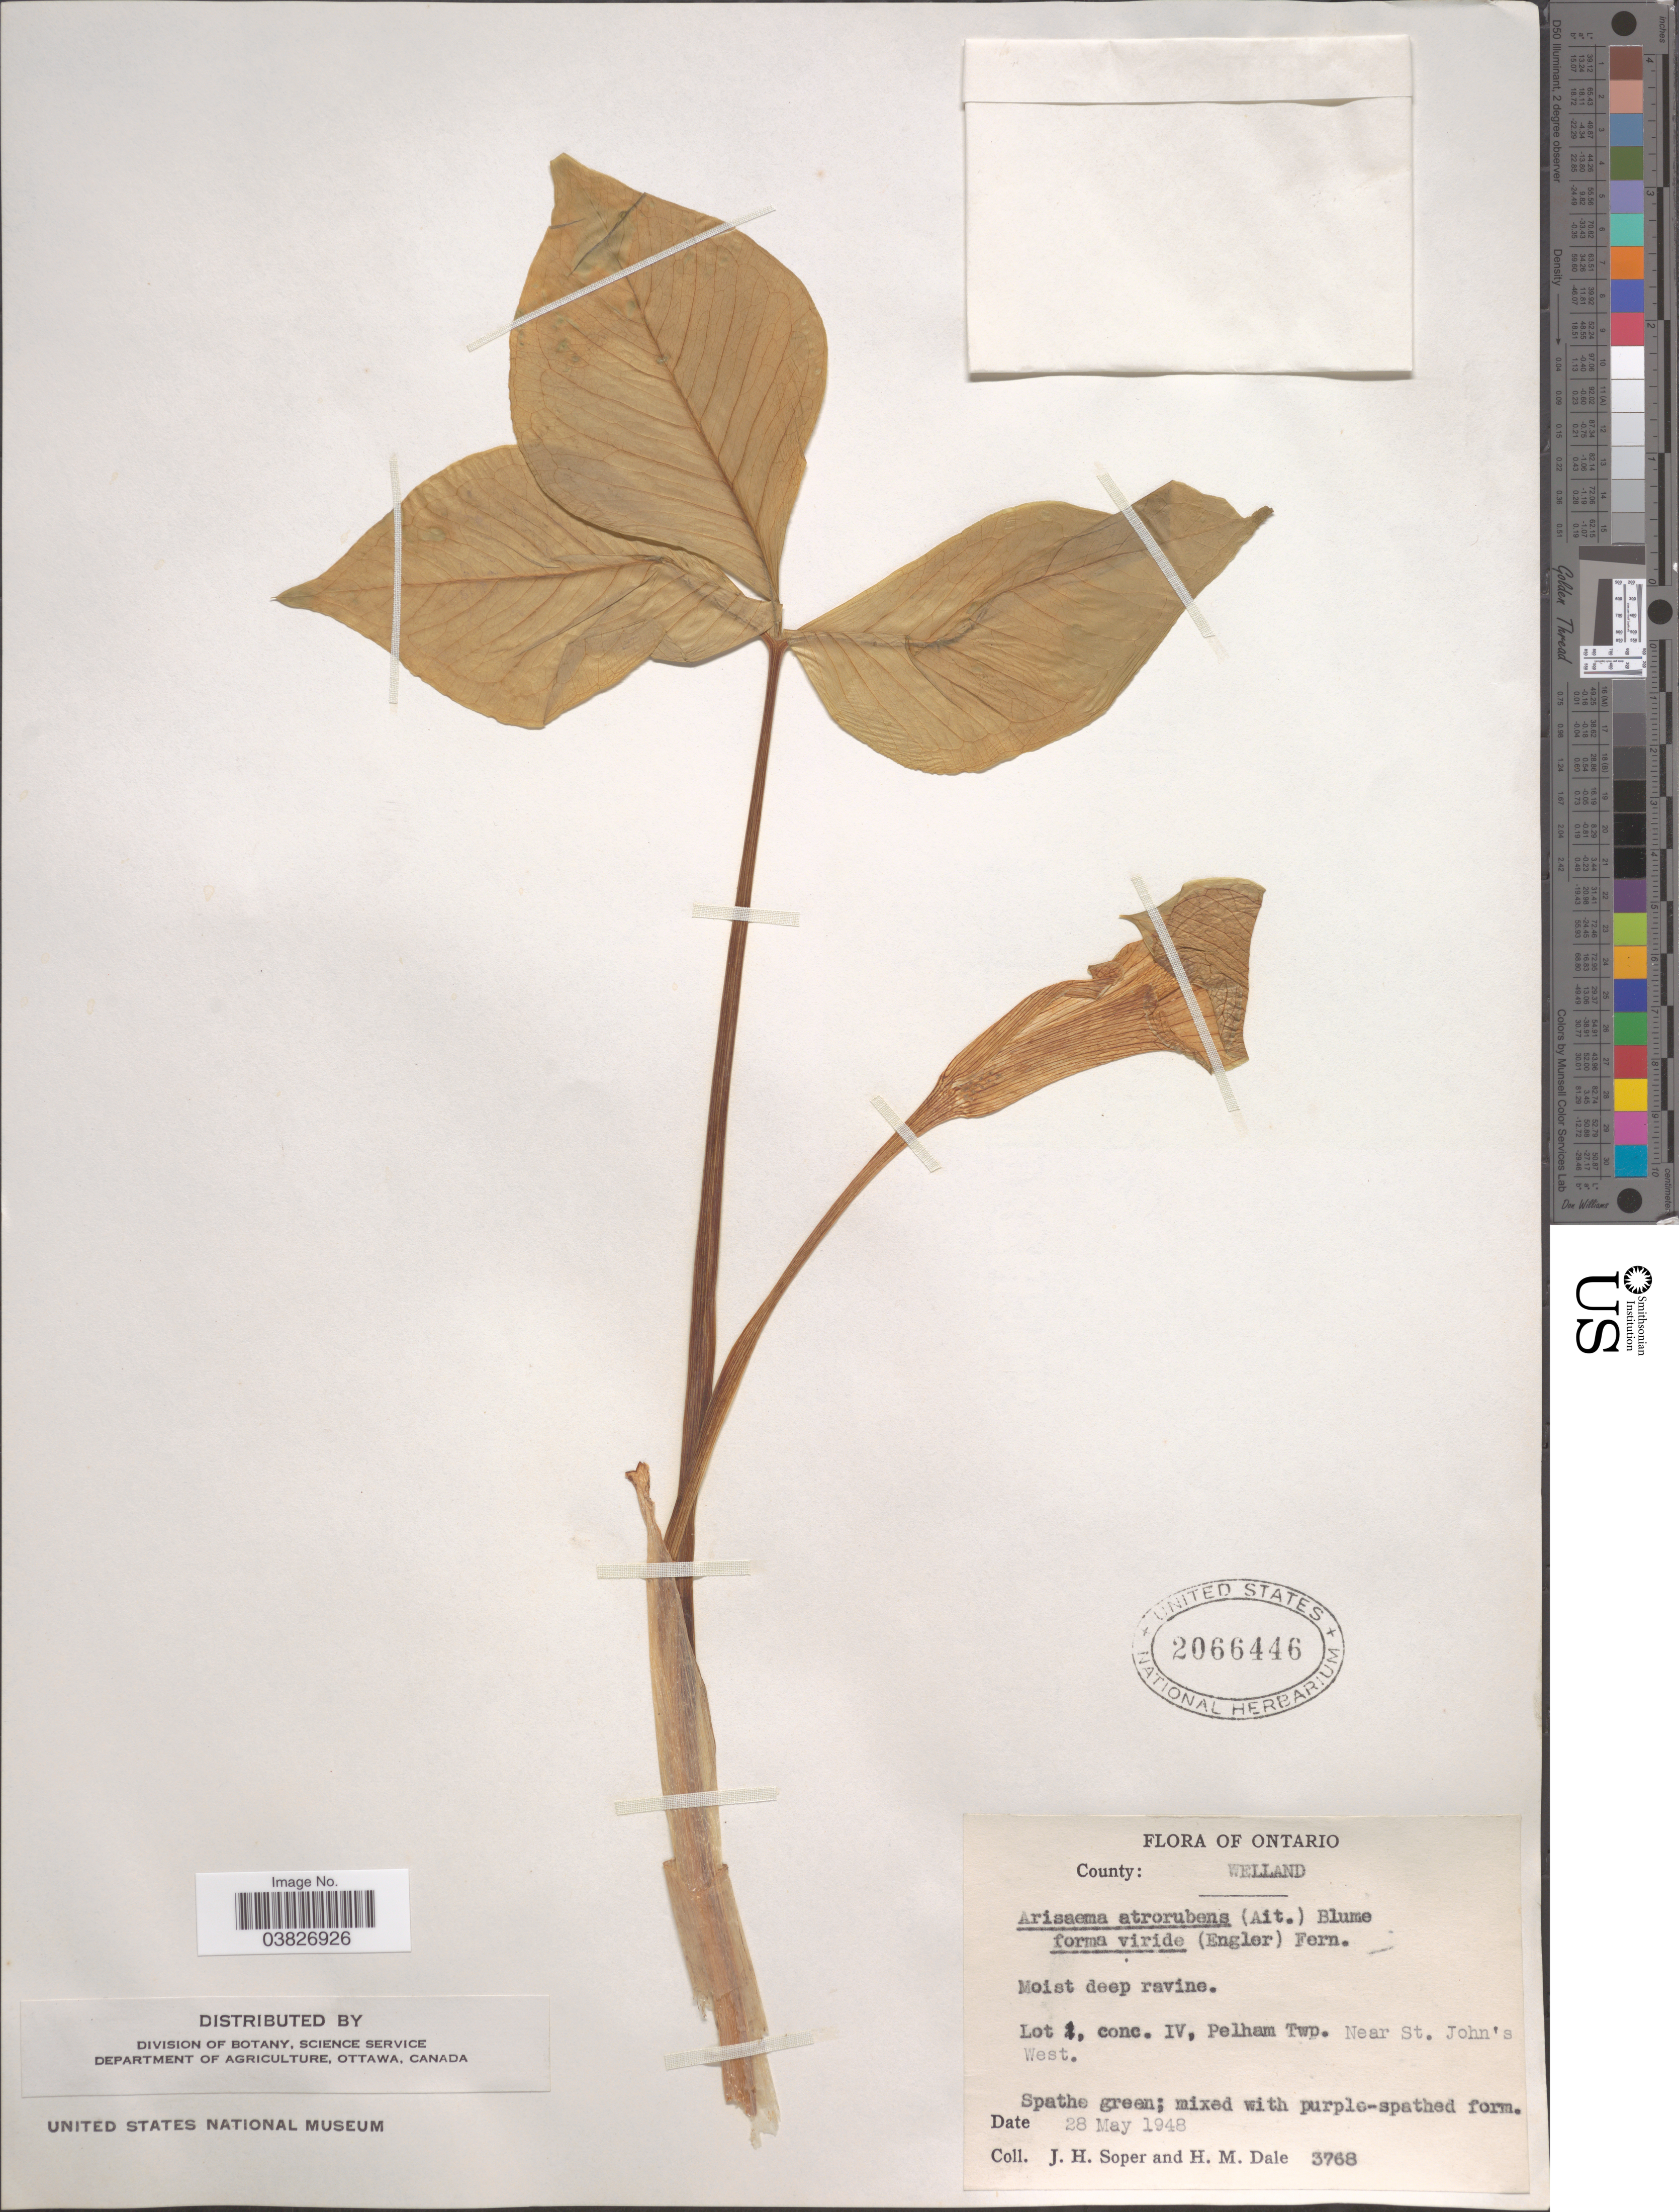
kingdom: Plantae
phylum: Tracheophyta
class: Liliopsida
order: Alismatales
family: Araceae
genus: Arisaema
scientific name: Arisaema atrorubens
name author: (Aiton) Blume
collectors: J. H. Soper & H. M. Dale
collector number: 3768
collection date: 1948-05-28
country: Canada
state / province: Ontario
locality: County: Welland. Lot 1, conc. IV, Pelham Twp. Near St. John's West.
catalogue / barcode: US 2066446